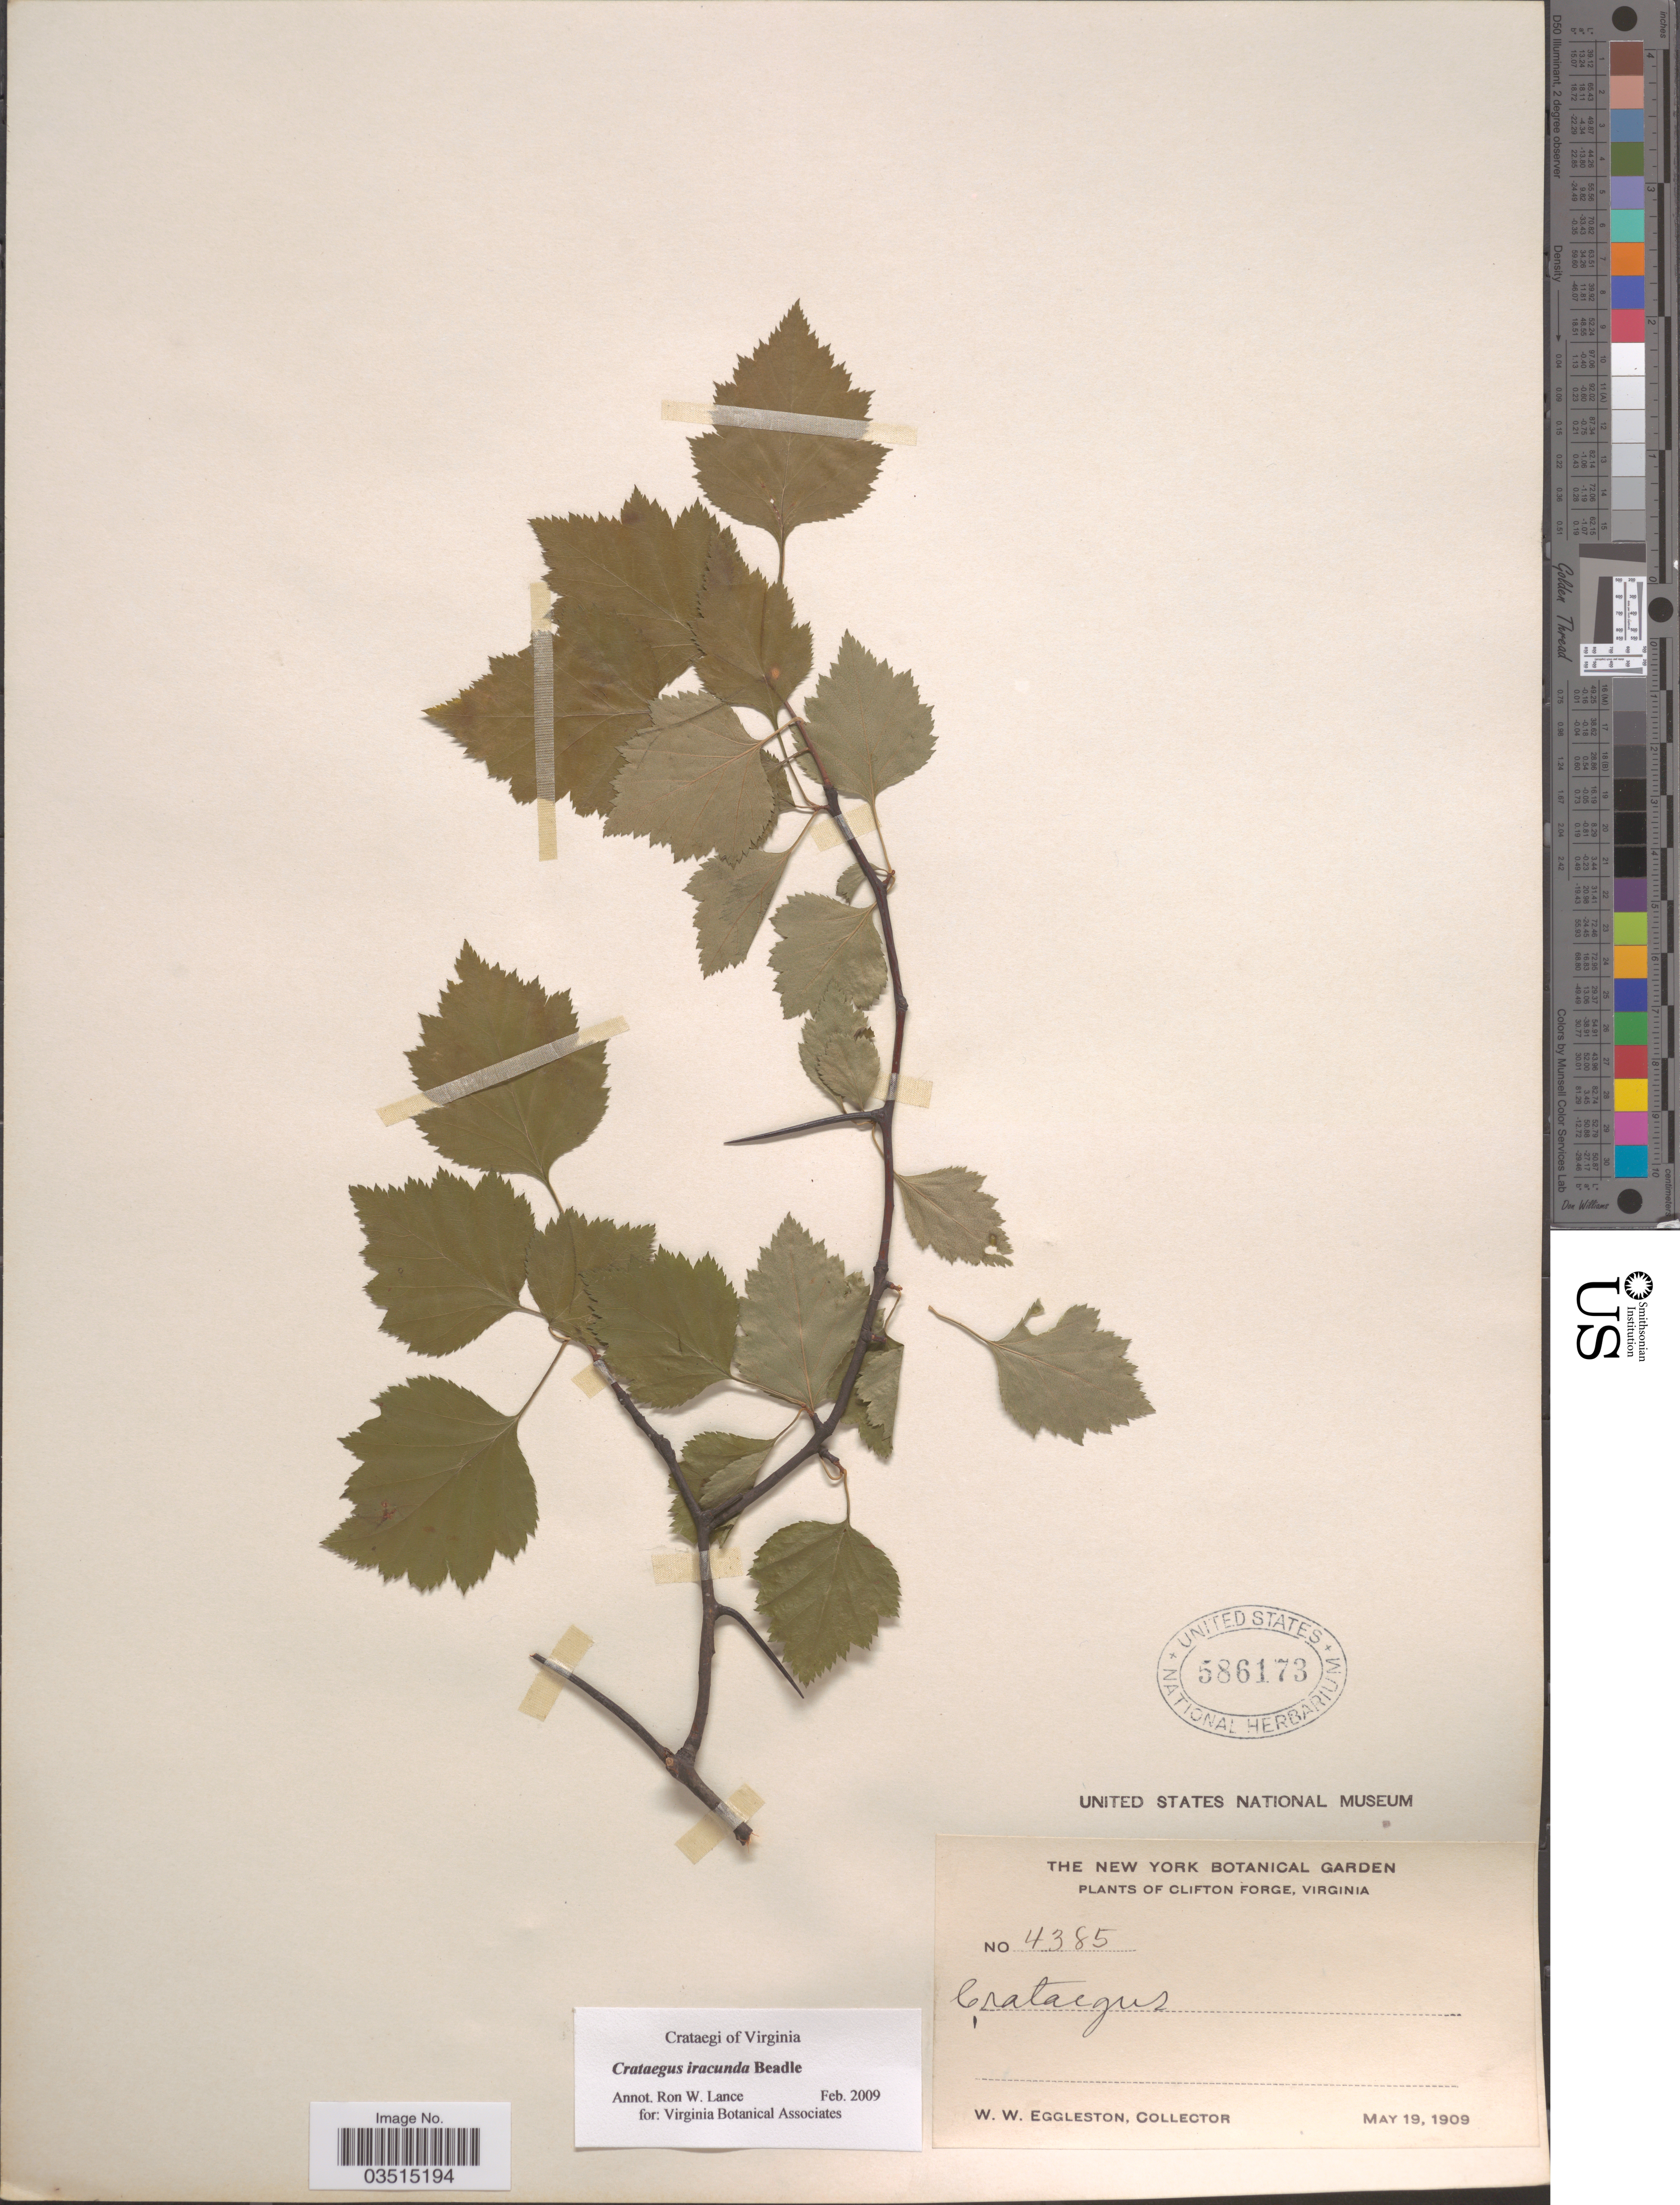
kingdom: Plantae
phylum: Tracheophyta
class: Magnoliopsida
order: Rosales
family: Rosaceae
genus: Crataegus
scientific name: Crataegus iracunda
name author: Beadle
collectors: W. W. Eggleston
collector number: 4385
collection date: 1909-05-19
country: United States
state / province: Virginia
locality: Clifton Forge.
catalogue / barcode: US 586173